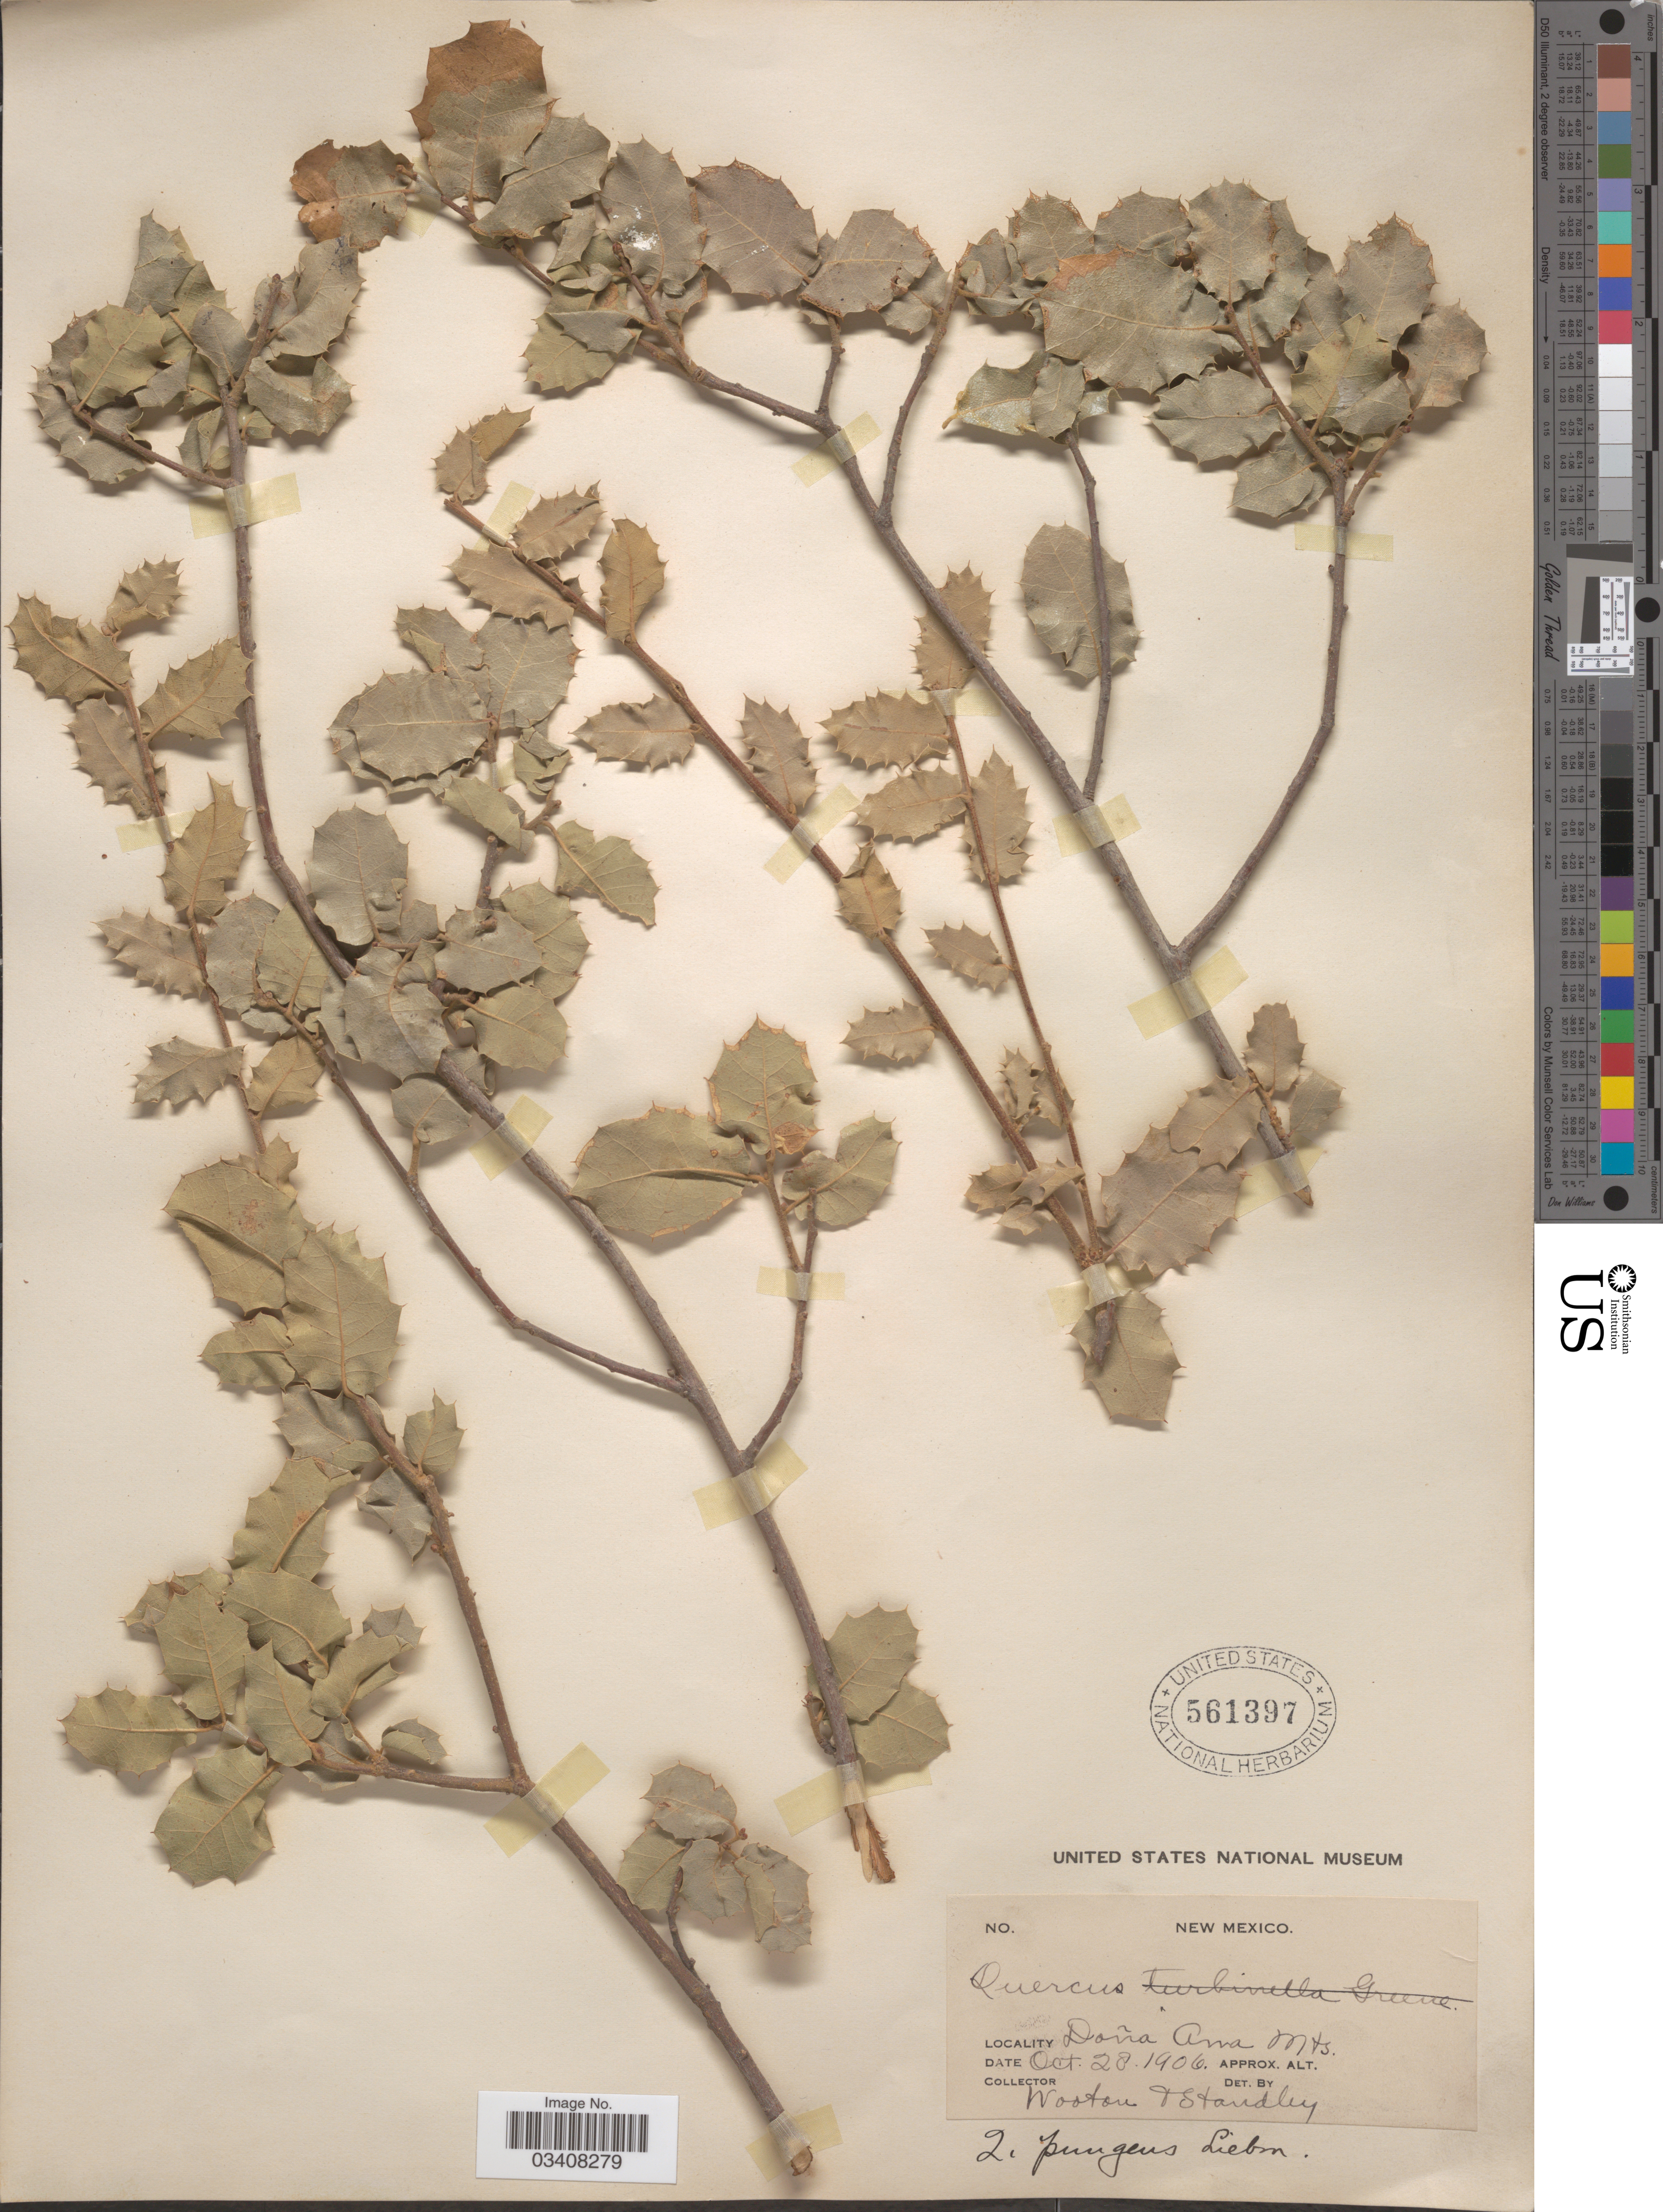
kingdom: Plantae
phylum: Tracheophyta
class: Magnoliopsida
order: Fagales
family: Fagaceae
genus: Quercus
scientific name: Quercus pungens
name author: Liebm.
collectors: E. O. Wooton & Standley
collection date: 1906-10-28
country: United States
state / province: New Mexico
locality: Doña Ana Mts.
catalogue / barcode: US 561397